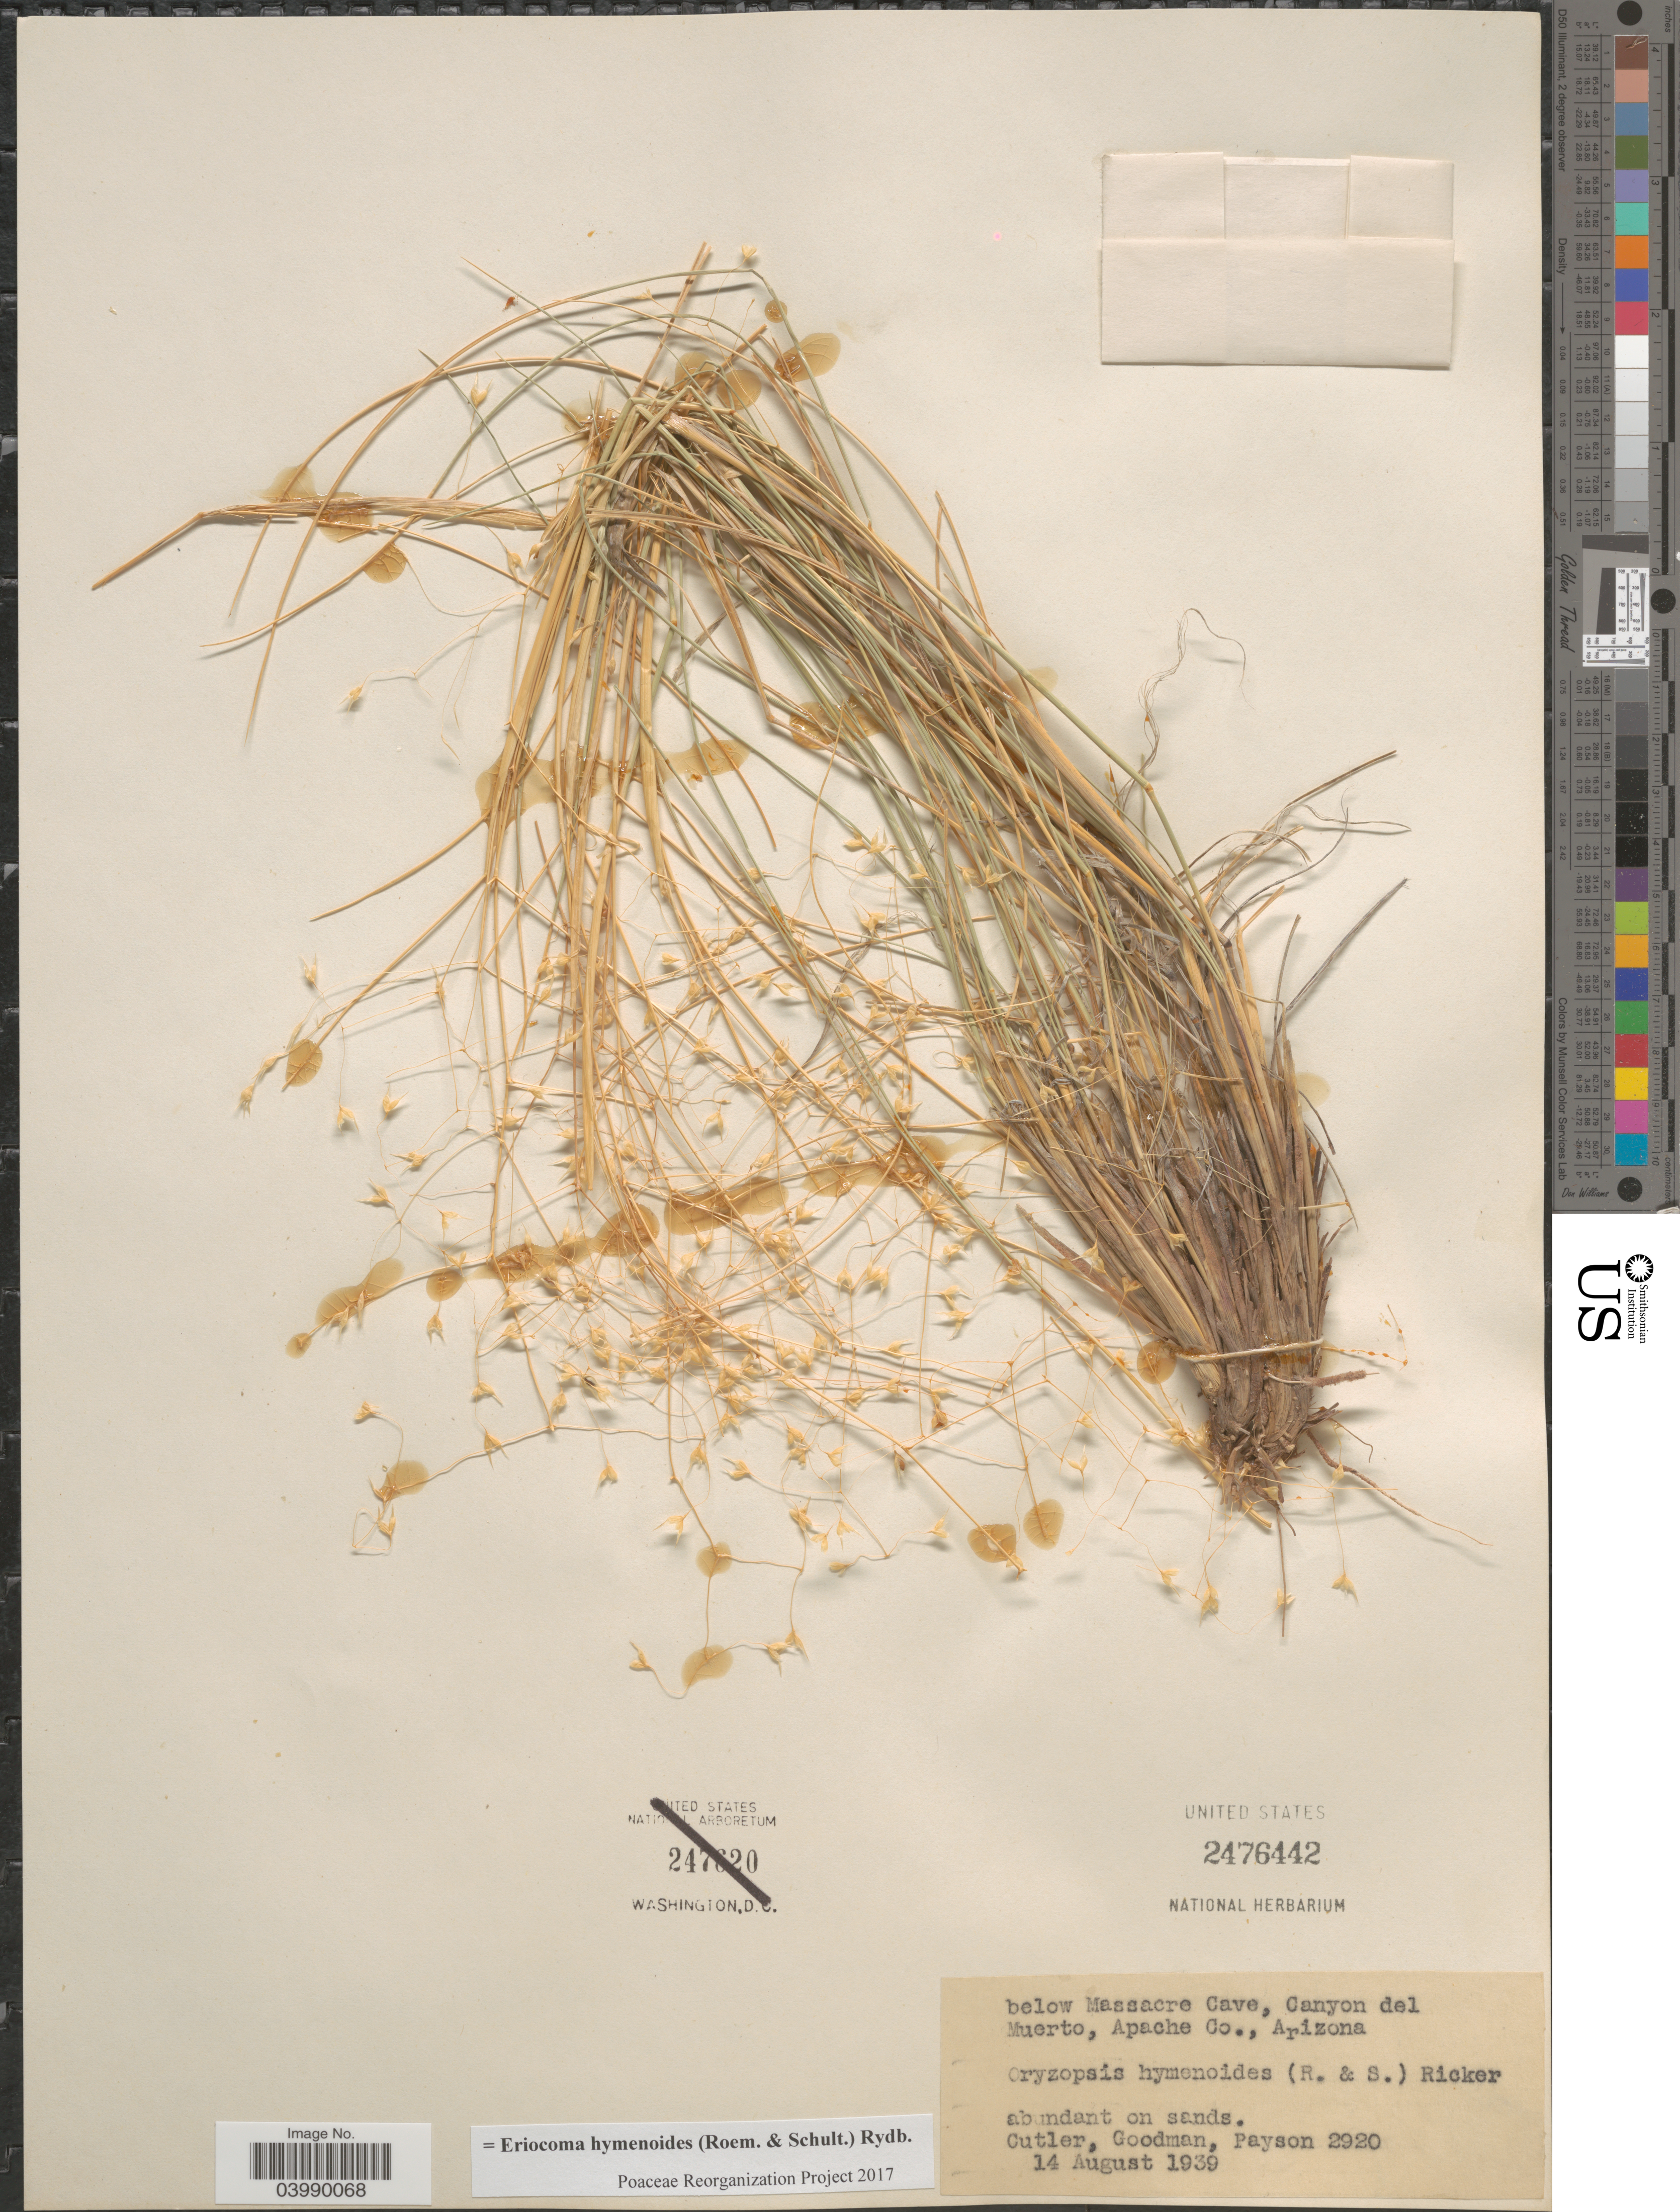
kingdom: Plantae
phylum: Tracheophyta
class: Liliopsida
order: Poales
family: Poaceae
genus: Eriocoma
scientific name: Eriocoma hymenoides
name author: (Roem. & Schult.) Rydb.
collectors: Cutler, Goodman & Payson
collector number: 2920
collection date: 1939-08-14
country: United States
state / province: Arizona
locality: Below Massacre Cave, Canyon del Muerto, Apache Co.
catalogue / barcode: US 2476442